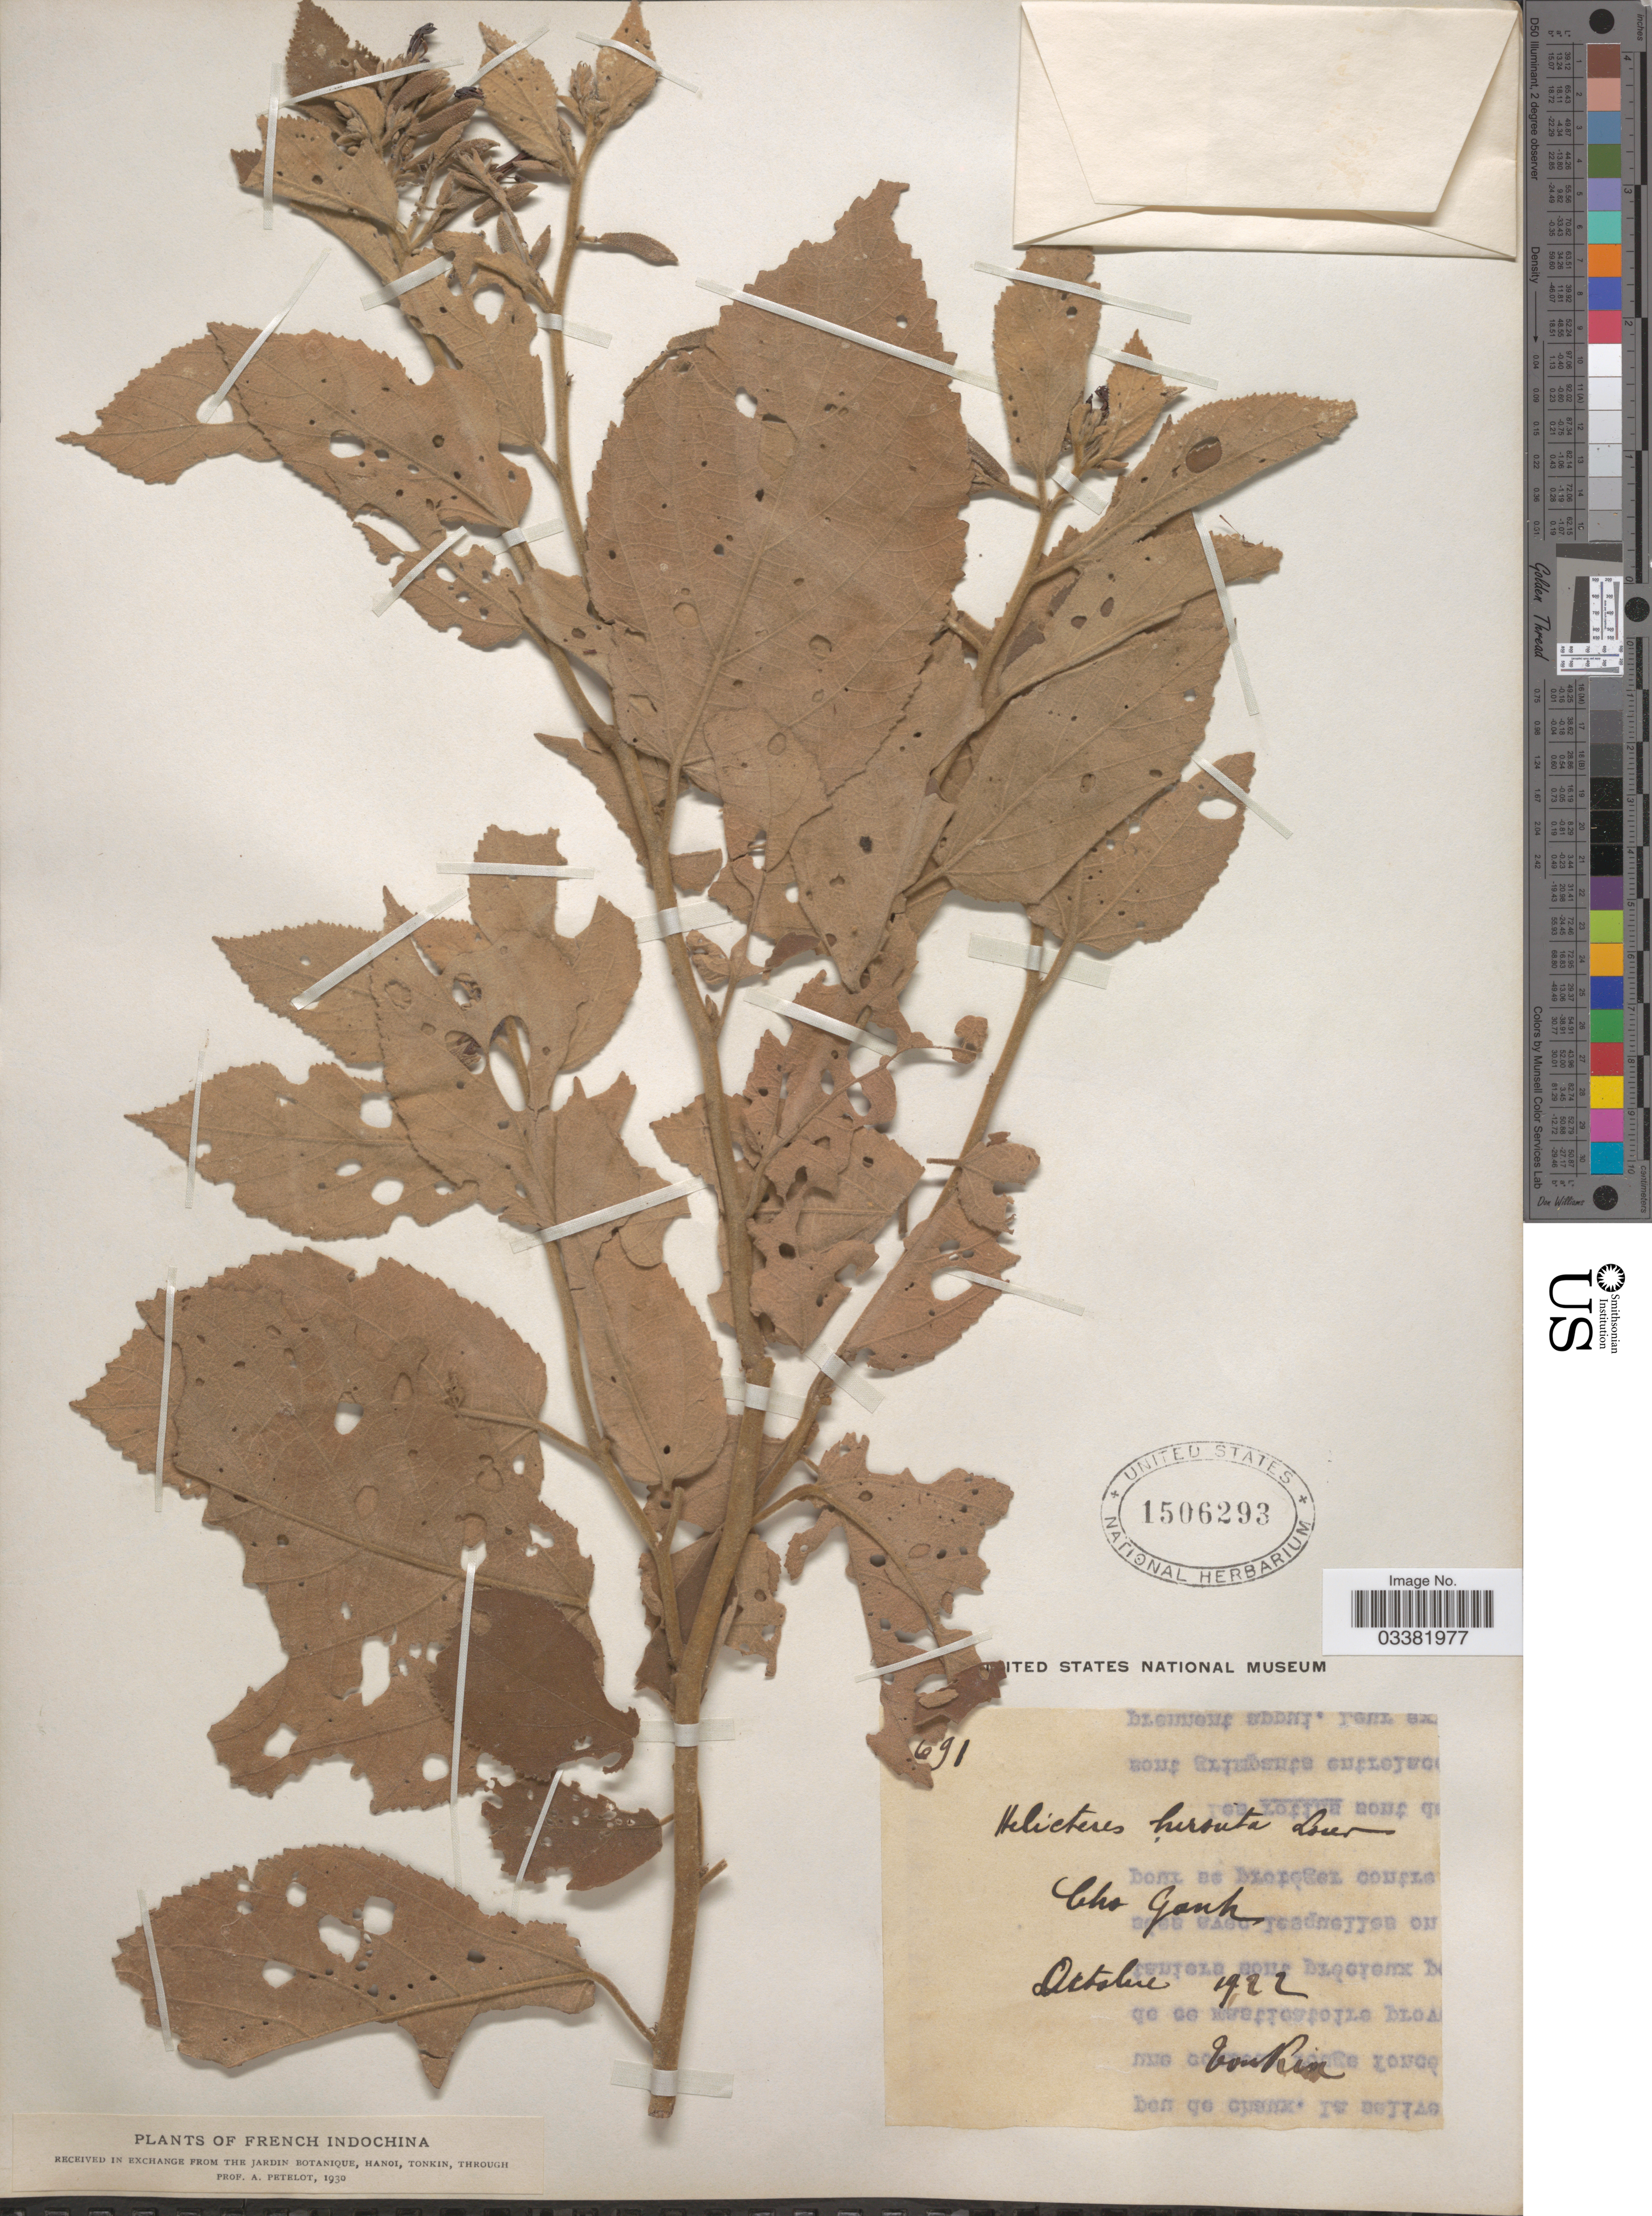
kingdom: Plantae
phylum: Tracheophyta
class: Magnoliopsida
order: Malvales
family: Malvaceae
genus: Helicteres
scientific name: Helicteres hirsuta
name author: Lour.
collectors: A. Petelot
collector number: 691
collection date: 1922-10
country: Vietnam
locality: Cho Ganh.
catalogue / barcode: US 1506293